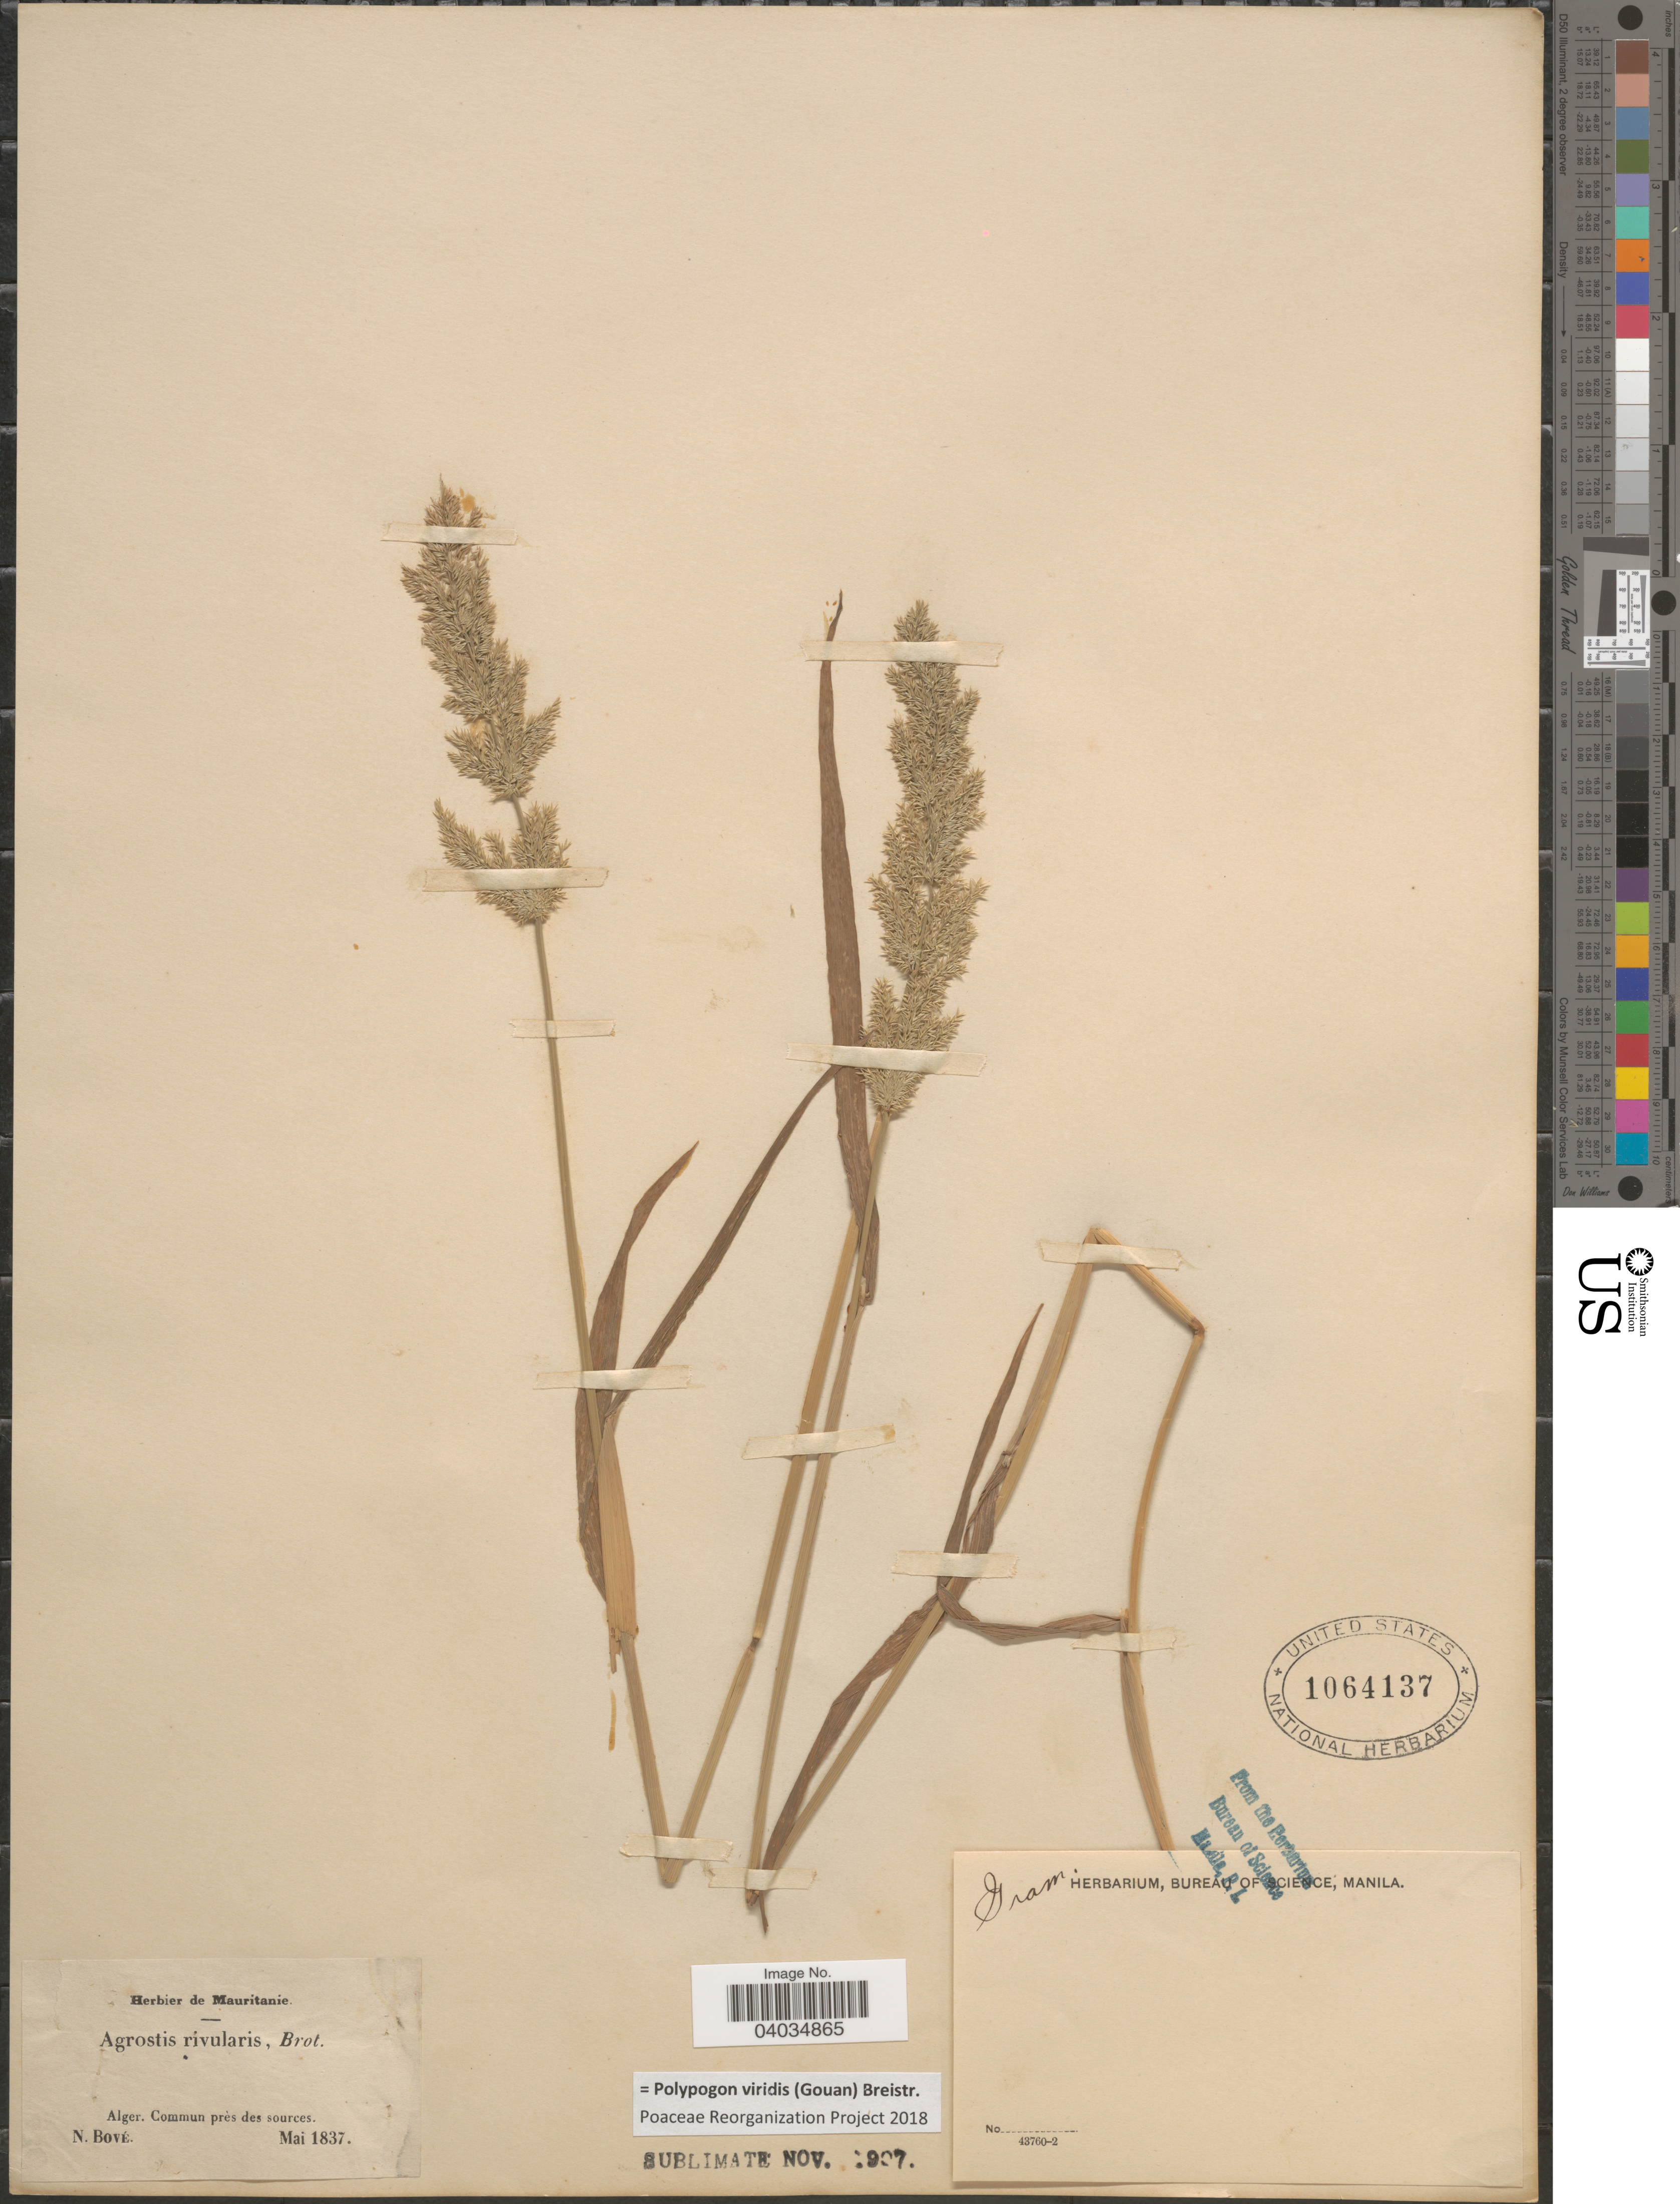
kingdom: Plantae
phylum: Tracheophyta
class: Liliopsida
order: Poales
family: Poaceae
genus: Polypogon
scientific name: Polypogon viridis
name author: (Gouan) Breistroffer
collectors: N. Bové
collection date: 1837-05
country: Algeria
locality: Alger. Commun près des sources.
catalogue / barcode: US 1064137